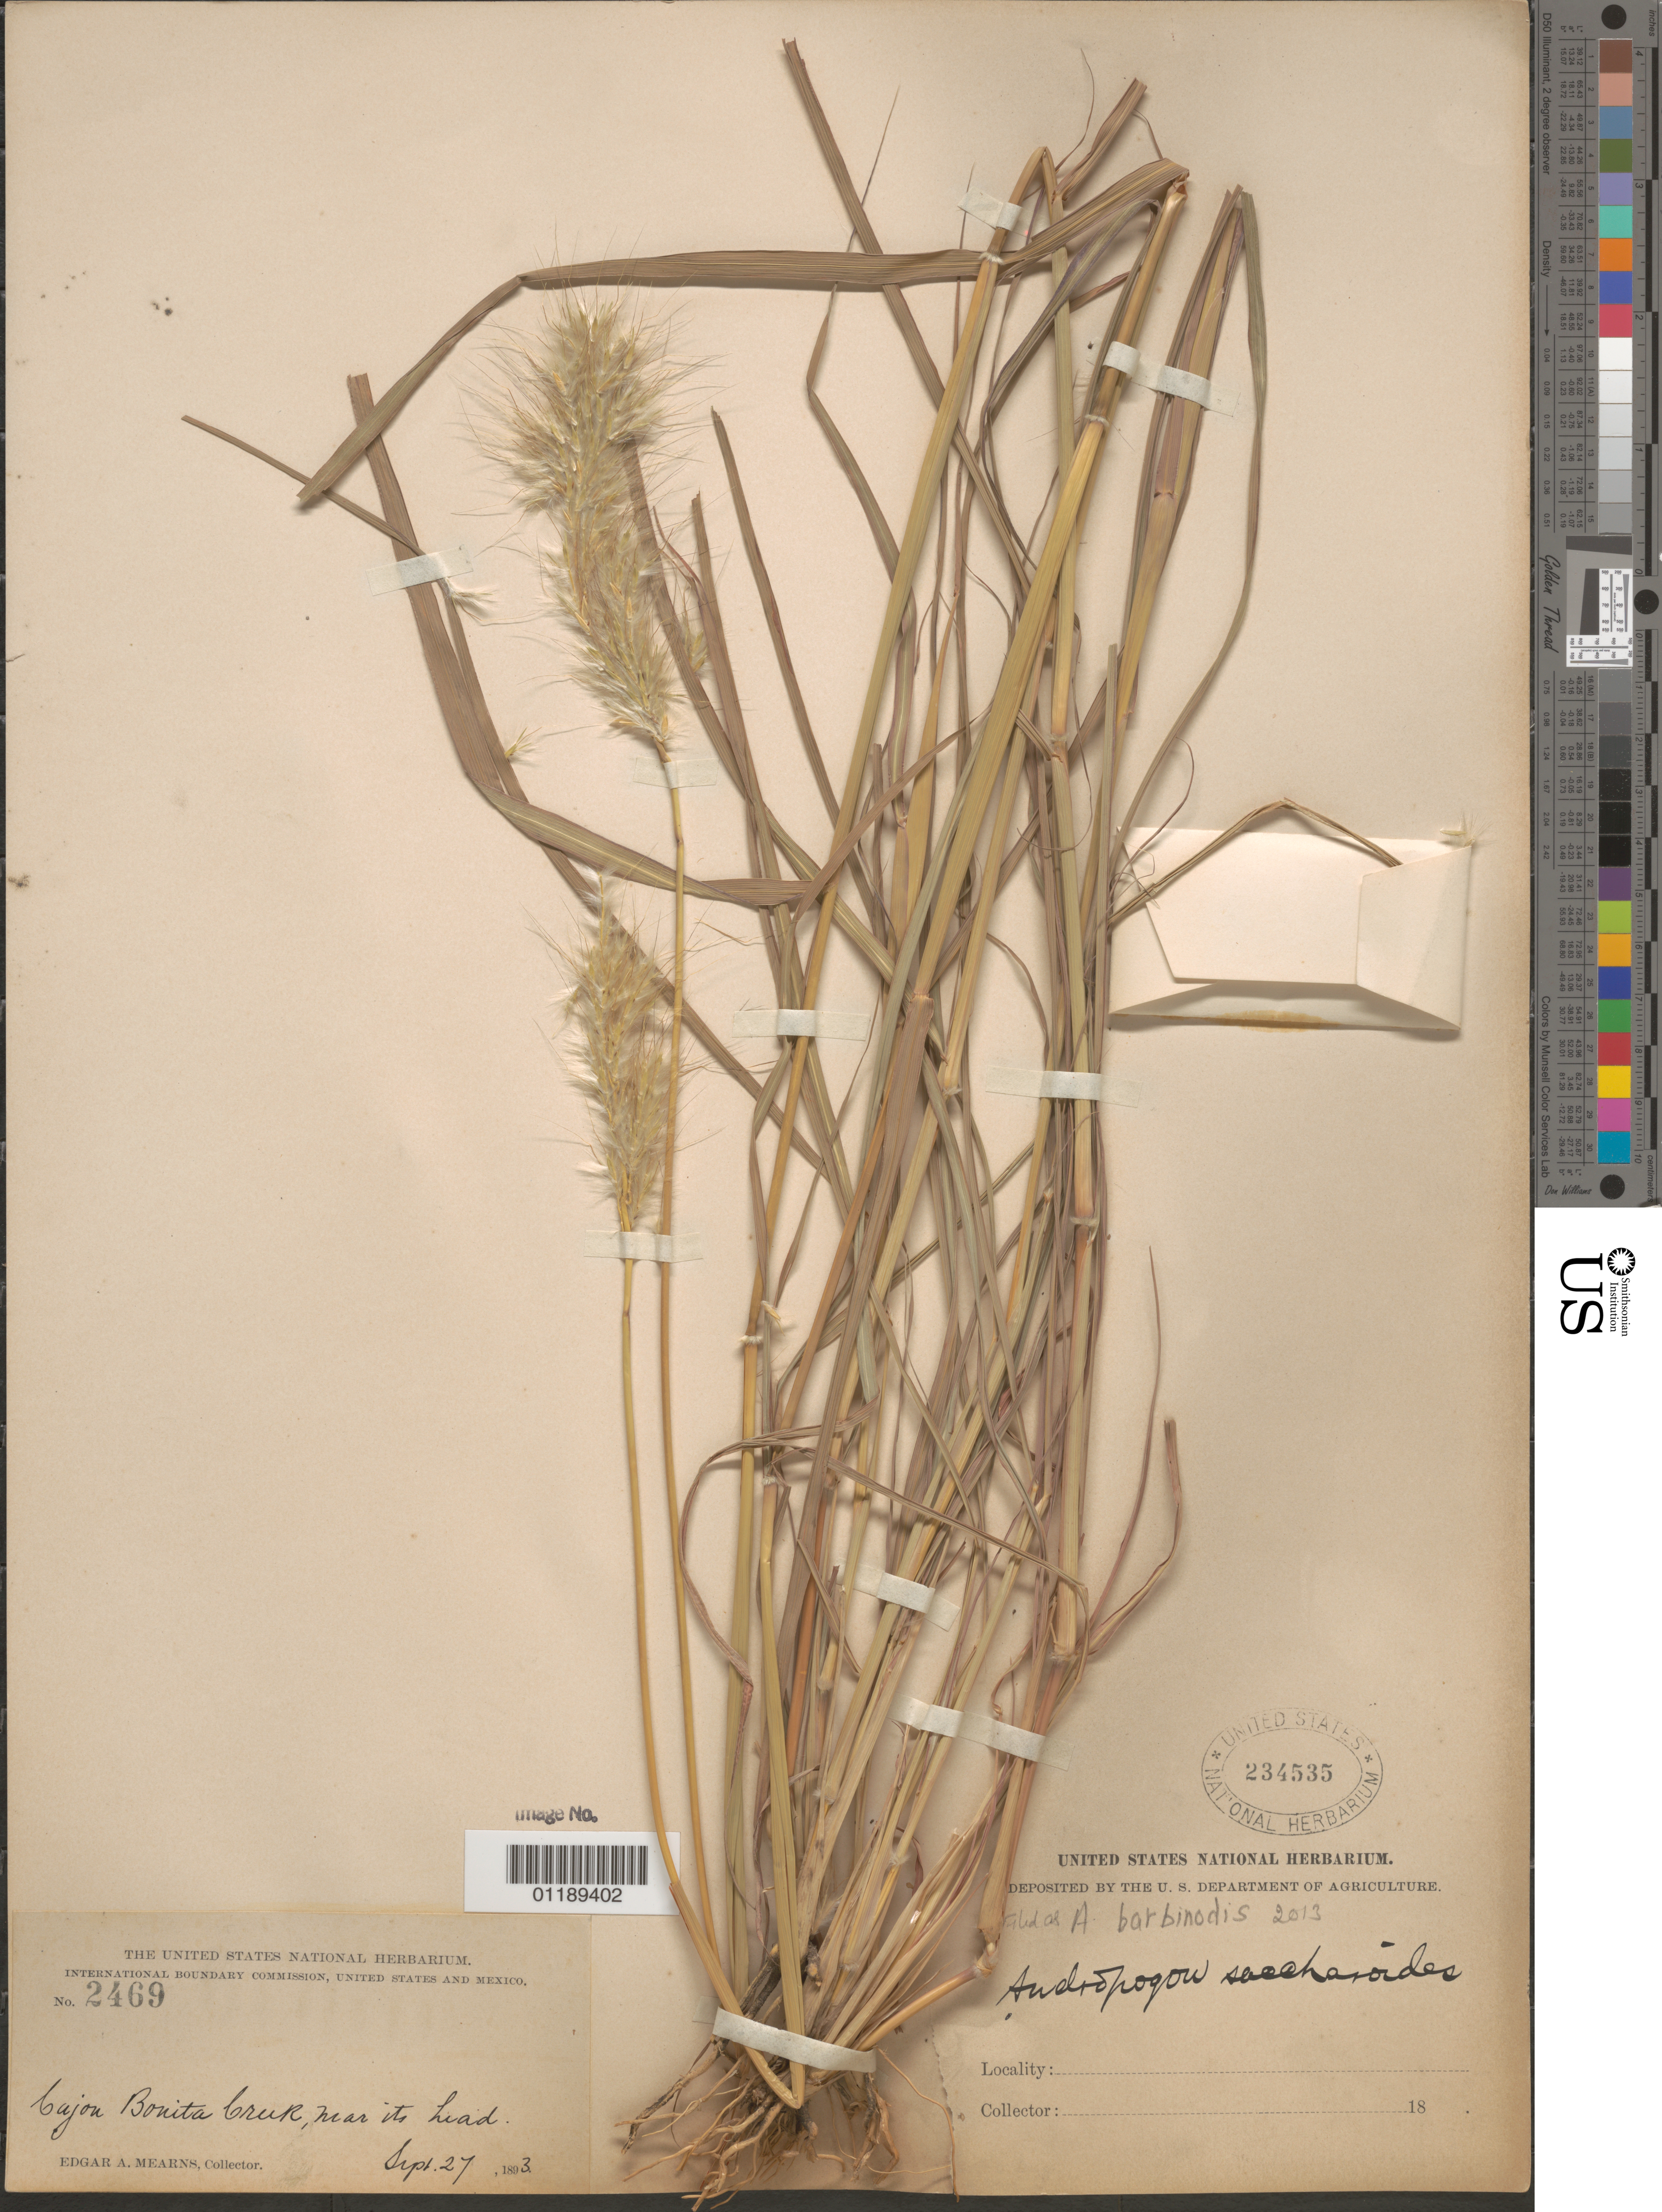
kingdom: Plantae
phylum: Tracheophyta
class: Liliopsida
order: Poales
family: Poaceae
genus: Andropogon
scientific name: Andropogon barbinodis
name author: Lag.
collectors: E. A. Mearns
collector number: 2469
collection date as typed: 27 Sep 1893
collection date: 1893-09-27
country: United States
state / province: California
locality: Cajon, Bonita Creek, near its head.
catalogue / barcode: US 234535